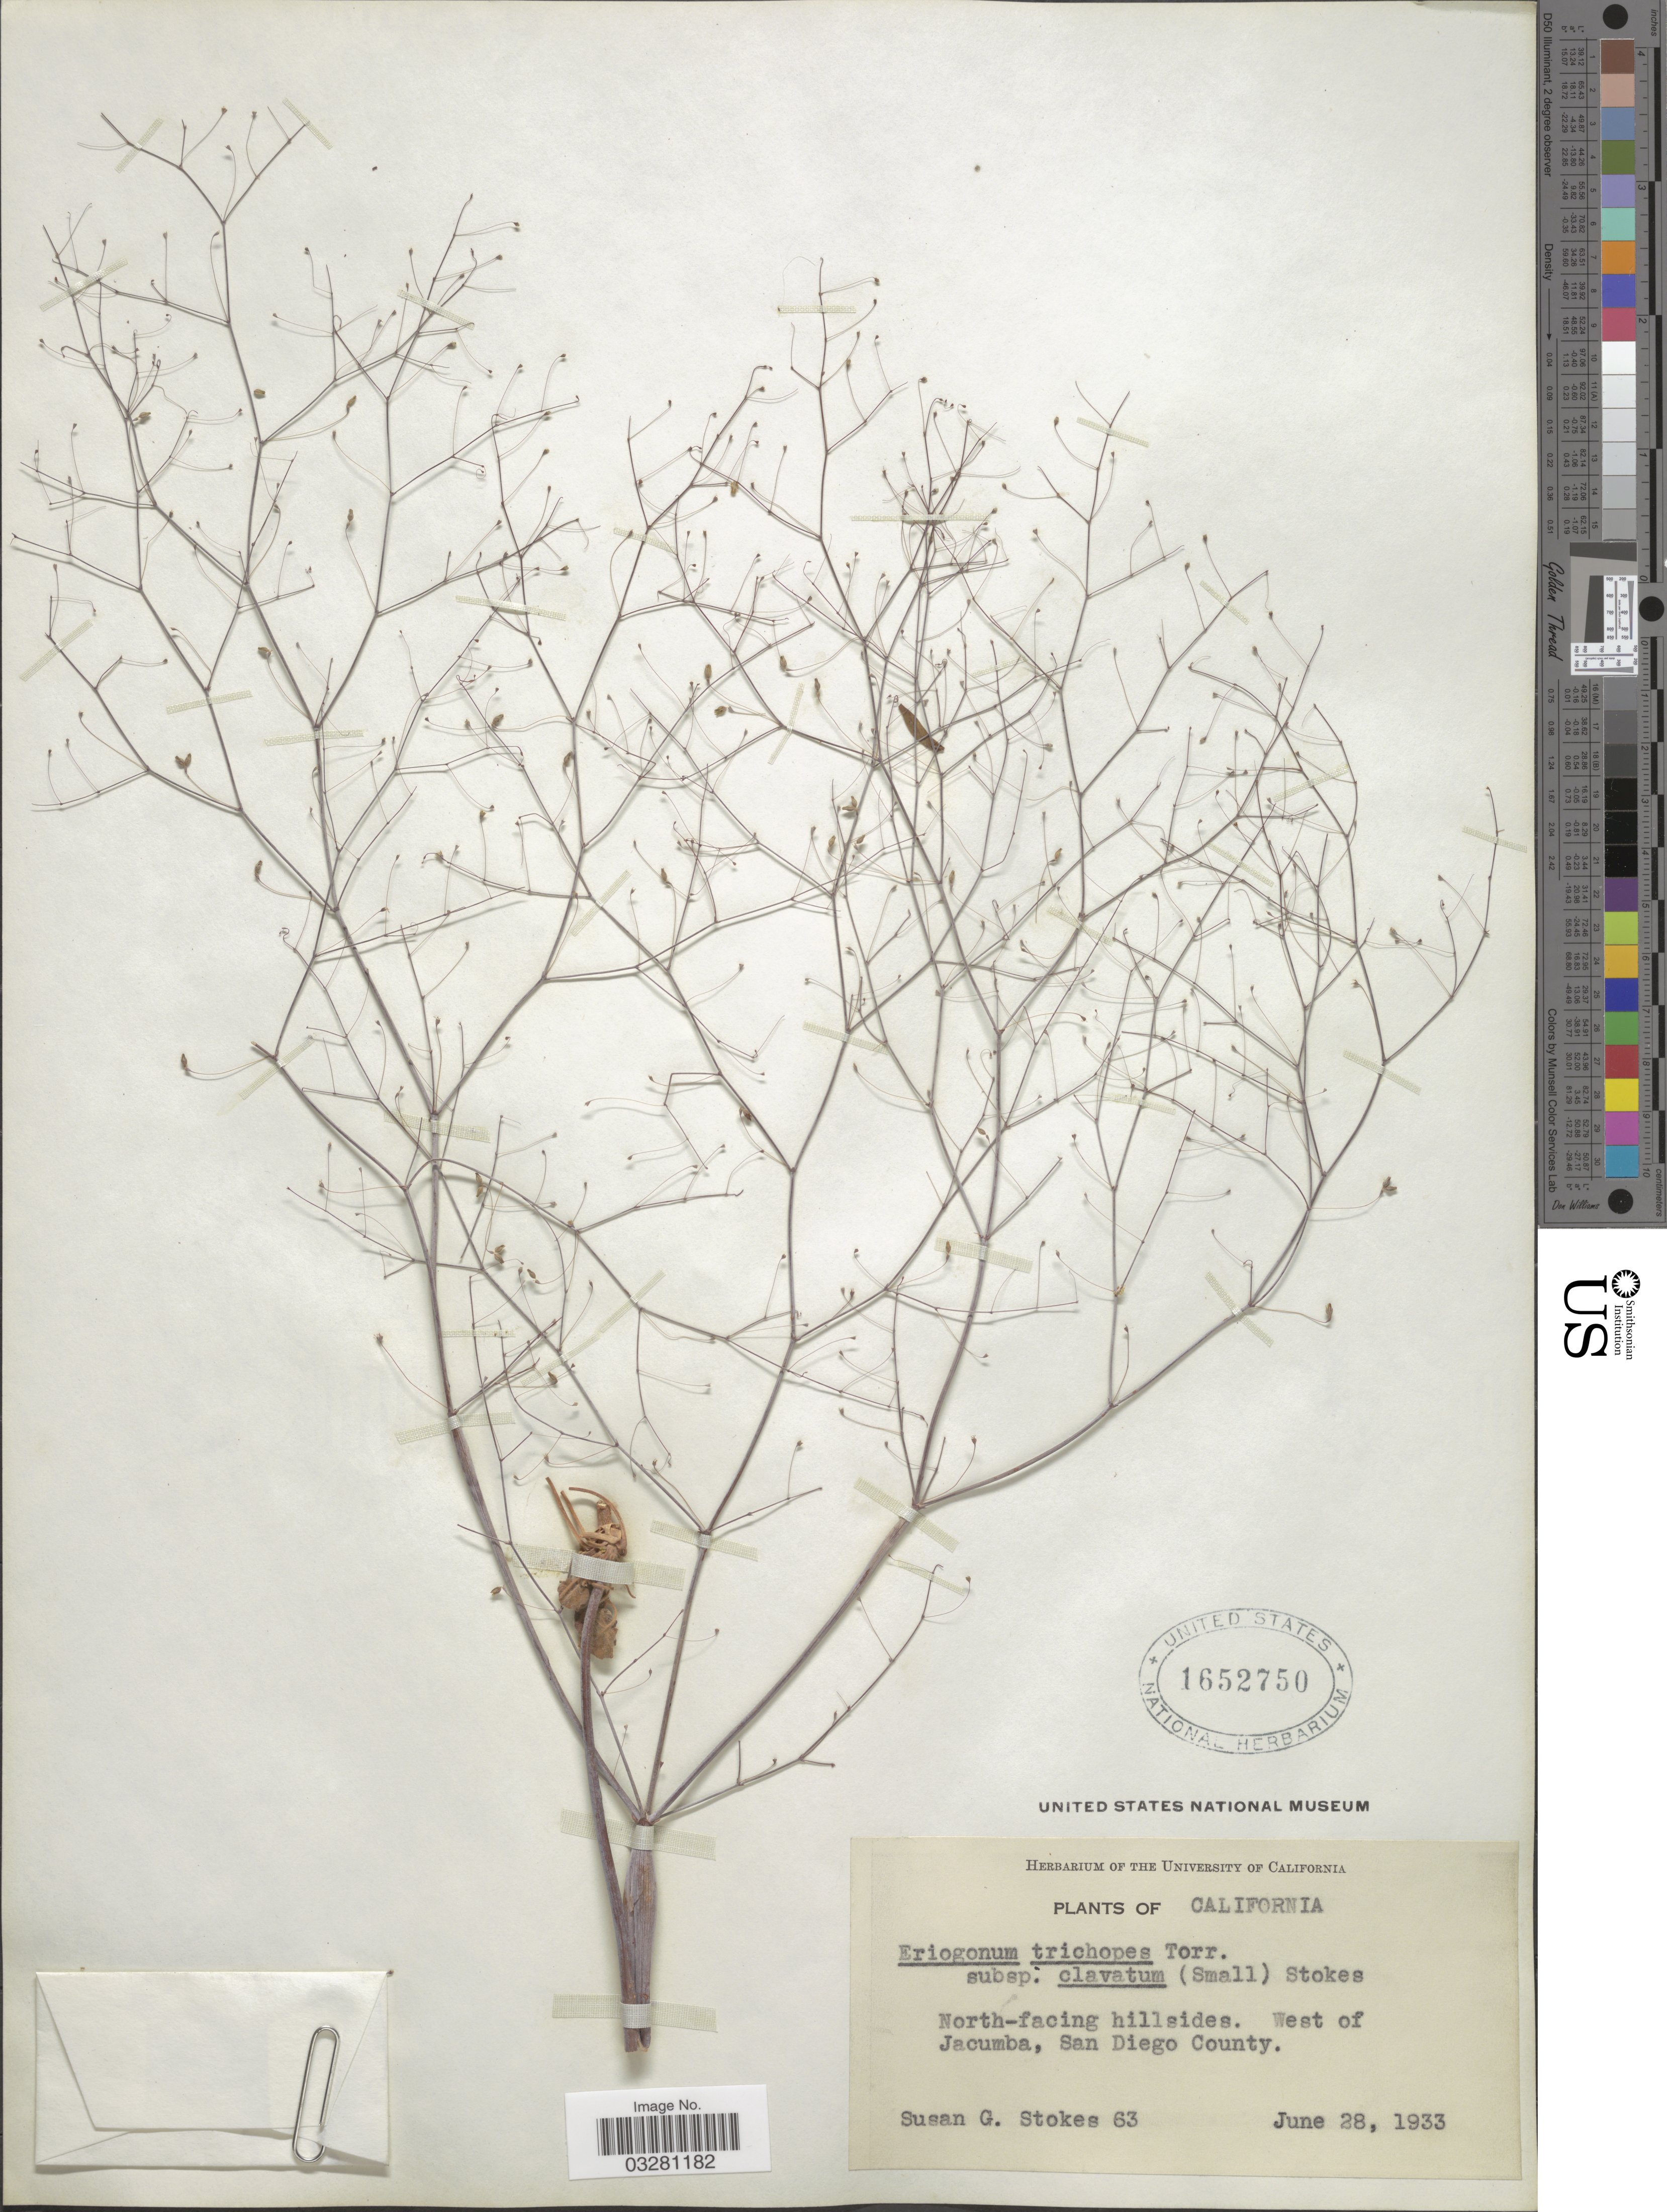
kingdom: Plantae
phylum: Tracheophyta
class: Magnoliopsida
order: Caryophyllales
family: Polygonaceae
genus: Eriogonum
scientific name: Eriogonum trichopes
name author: Torr.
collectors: S. G. Stokes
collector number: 63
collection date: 1933-06-28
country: United States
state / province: California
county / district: San Diego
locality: North-facing hillsides. West of Jacumba, San Diego County.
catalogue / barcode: US 1652750